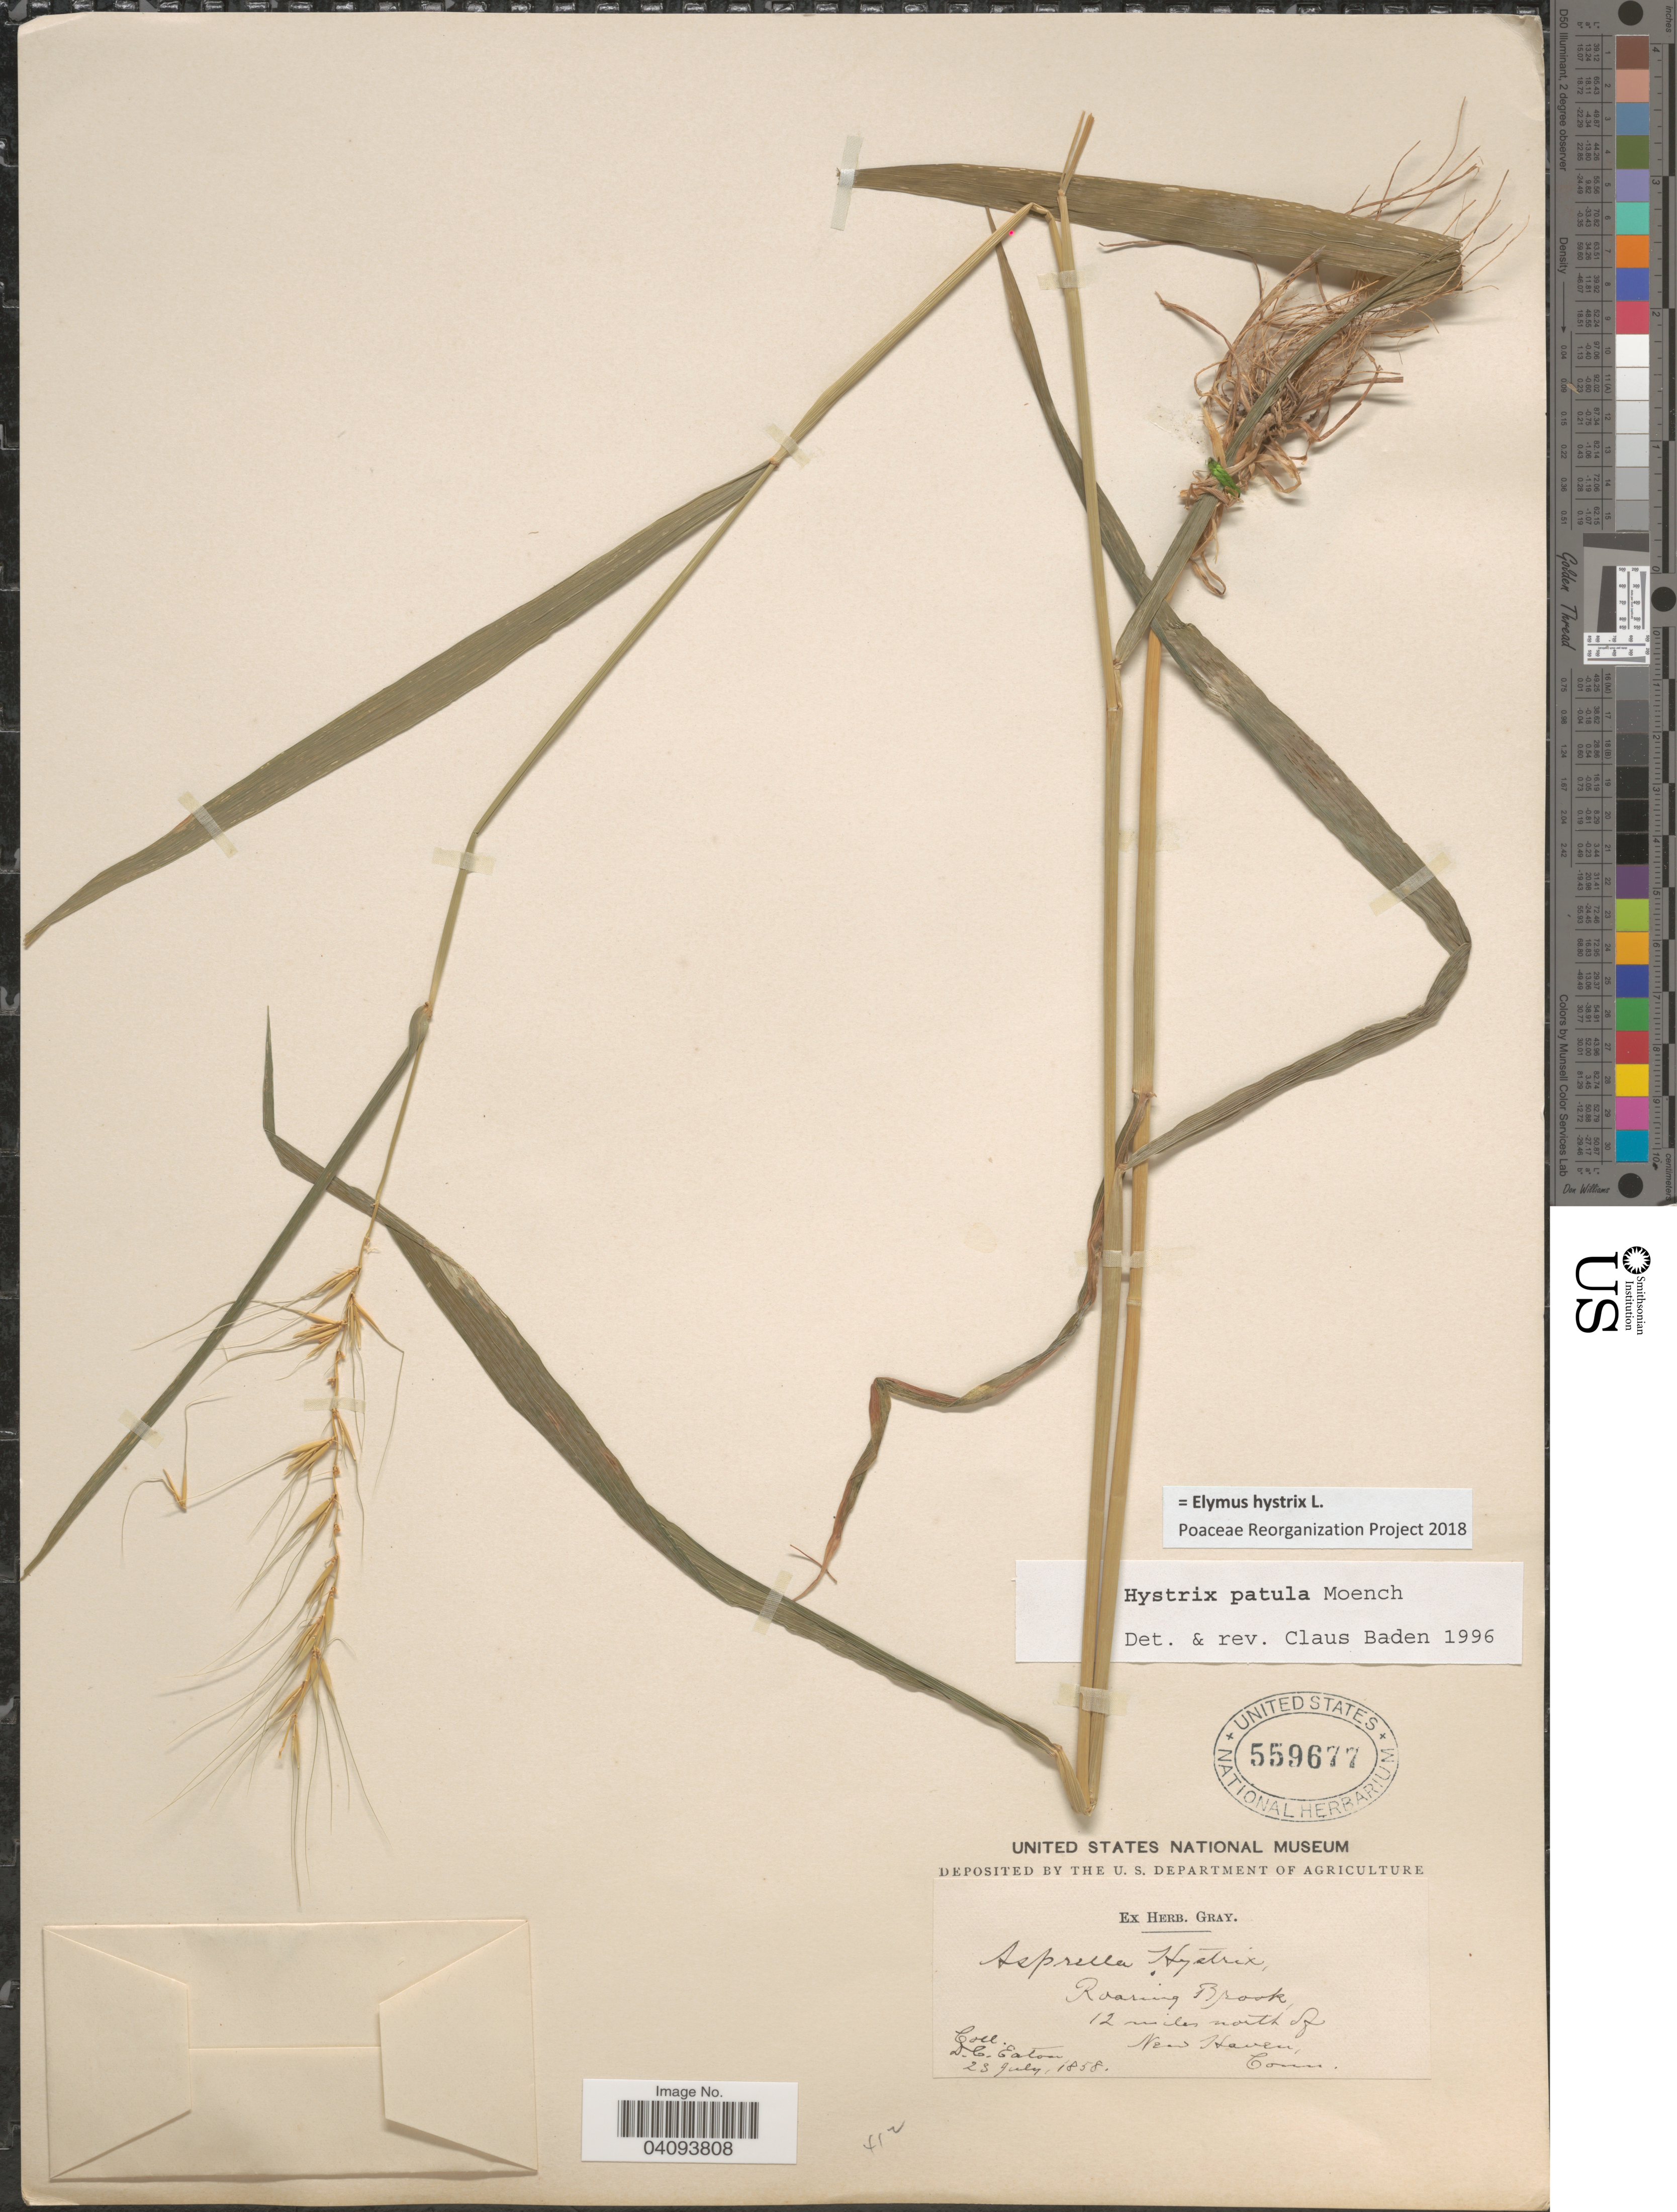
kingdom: Plantae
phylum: Tracheophyta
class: Liliopsida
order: Poales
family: Poaceae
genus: Elymus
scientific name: Elymus hystrix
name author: L.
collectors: D. Eaton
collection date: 1858-07-23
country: United States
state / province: Connecticut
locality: Roaring Brook. 12 miles north of New Haven.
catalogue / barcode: US 559677